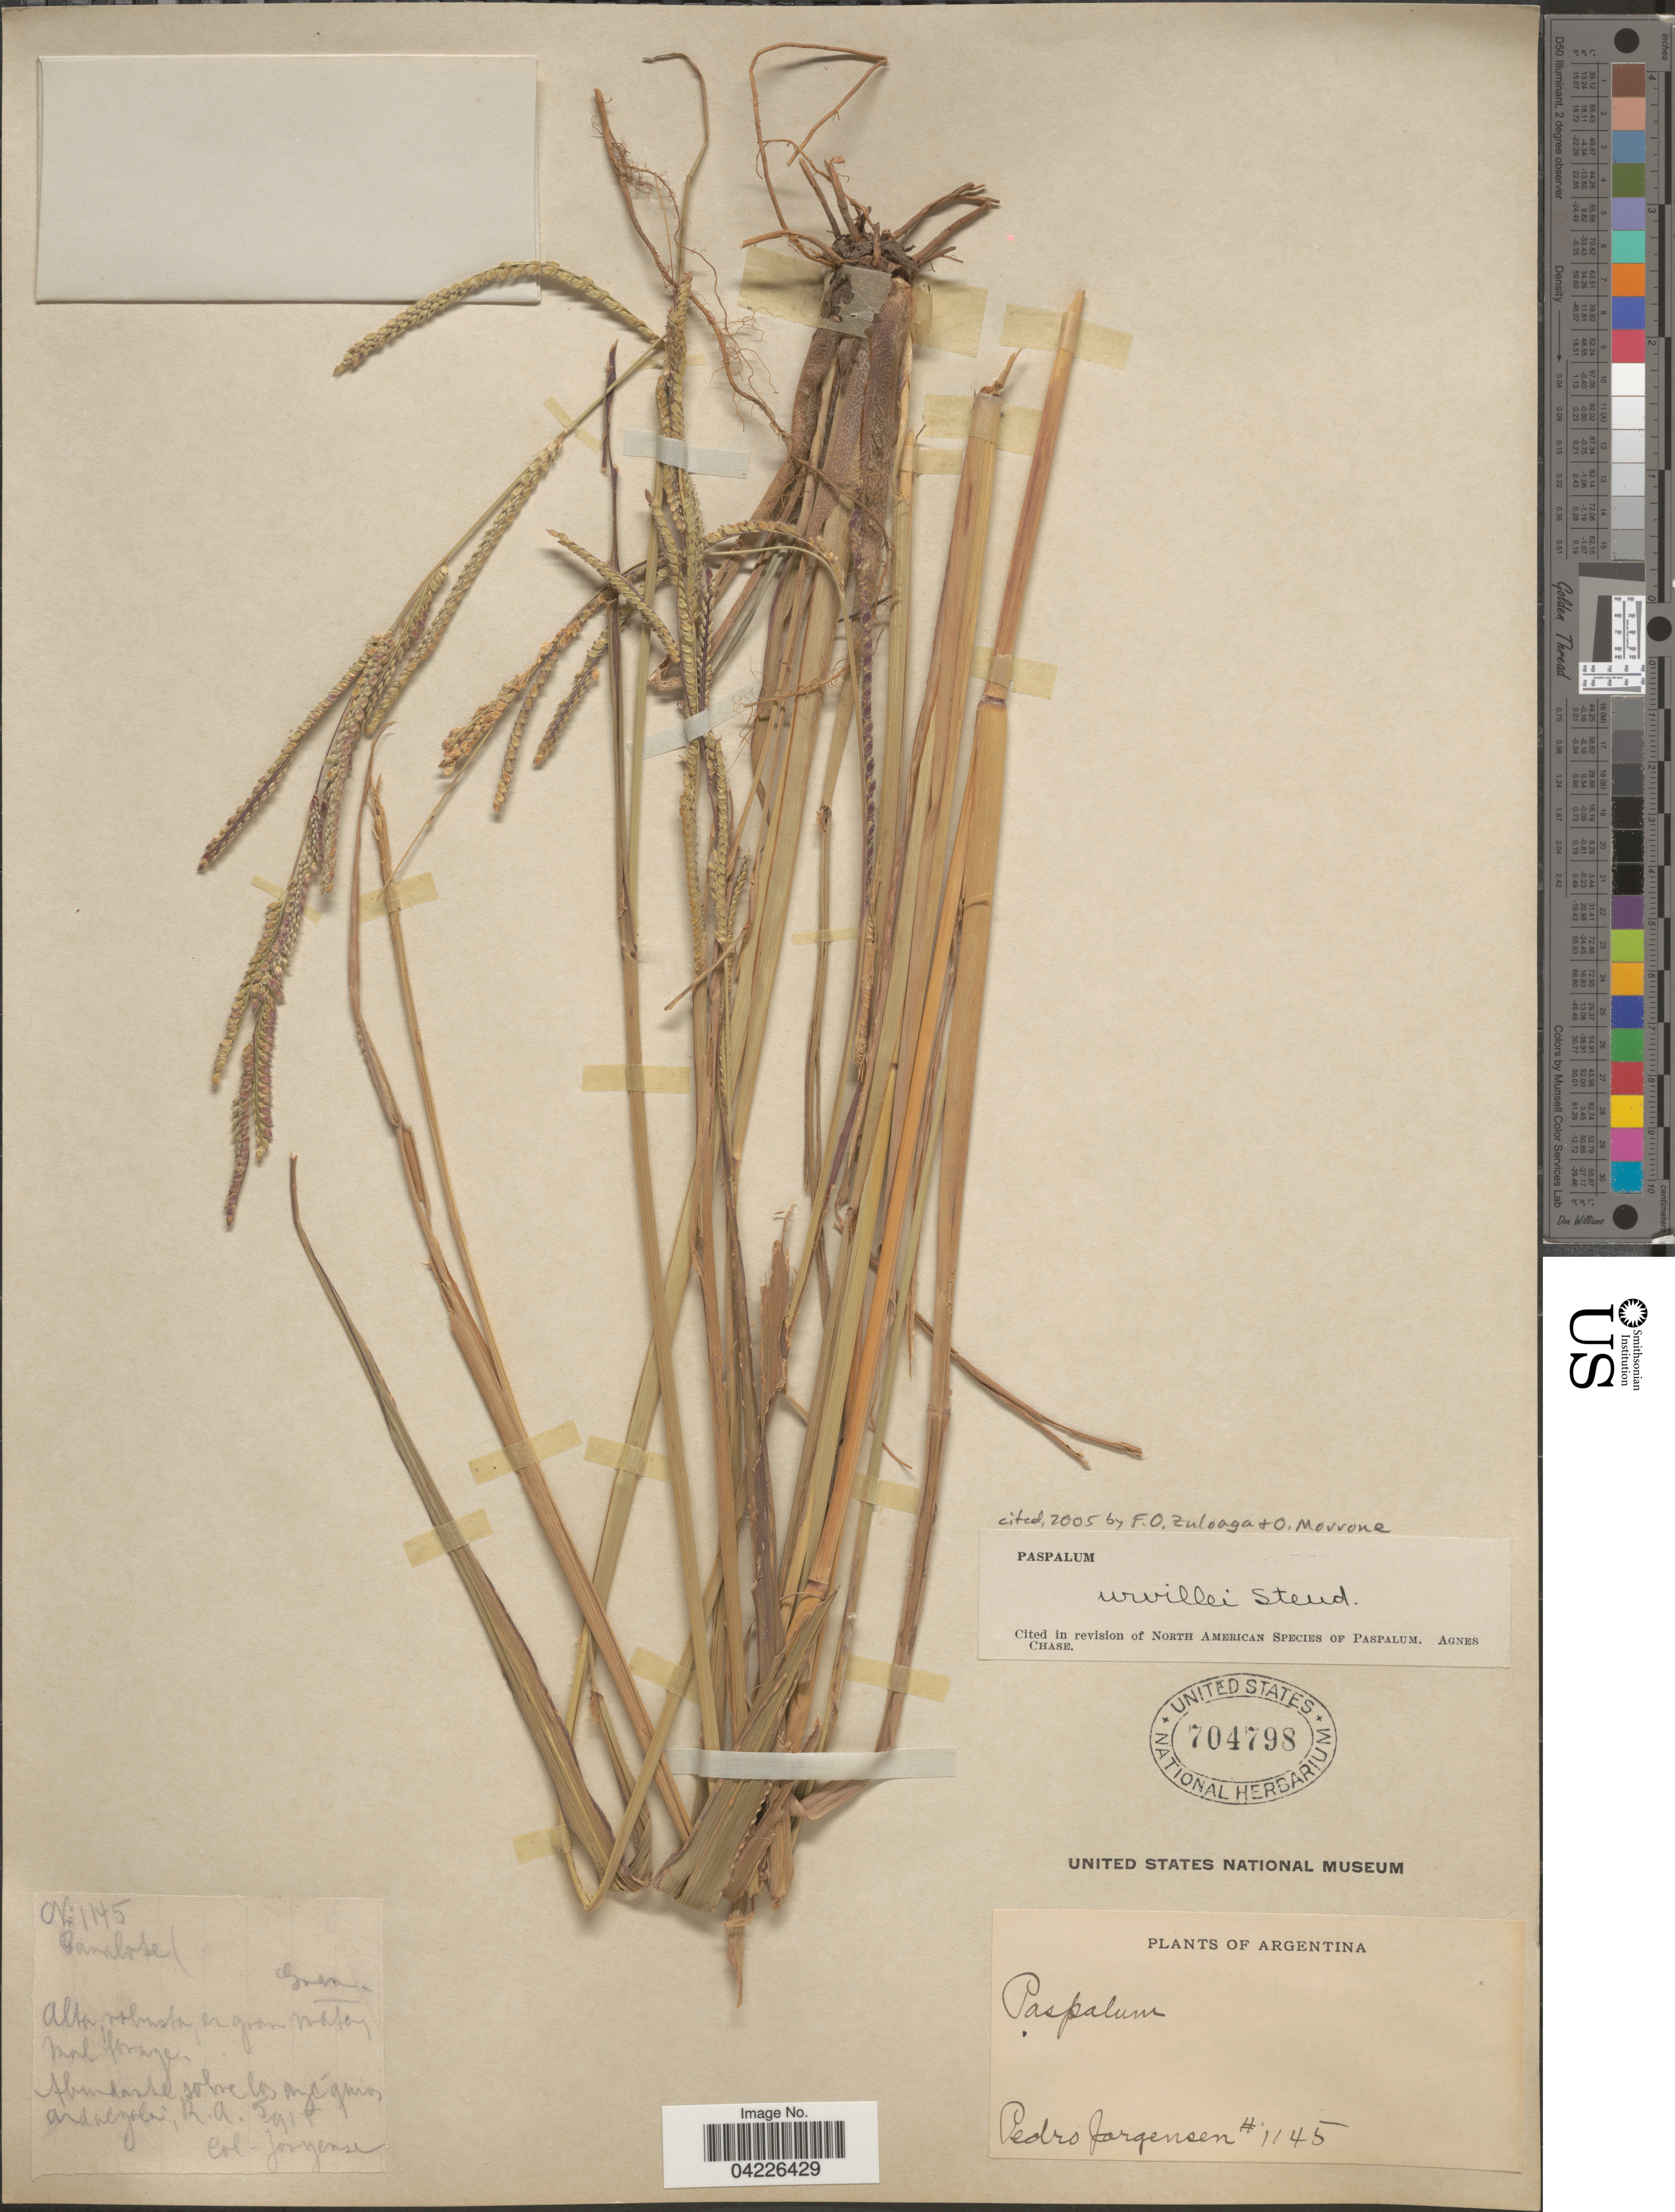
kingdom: Plantae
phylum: Tracheophyta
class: Liliopsida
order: Poales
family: Poaceae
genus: Paspalum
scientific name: Paspalum urvillei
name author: Steud.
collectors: P. Jörgensen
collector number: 1145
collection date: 1915-05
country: Argentina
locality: Abundate sobre los [illegible text], Andalgala R.A.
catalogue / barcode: US 704798